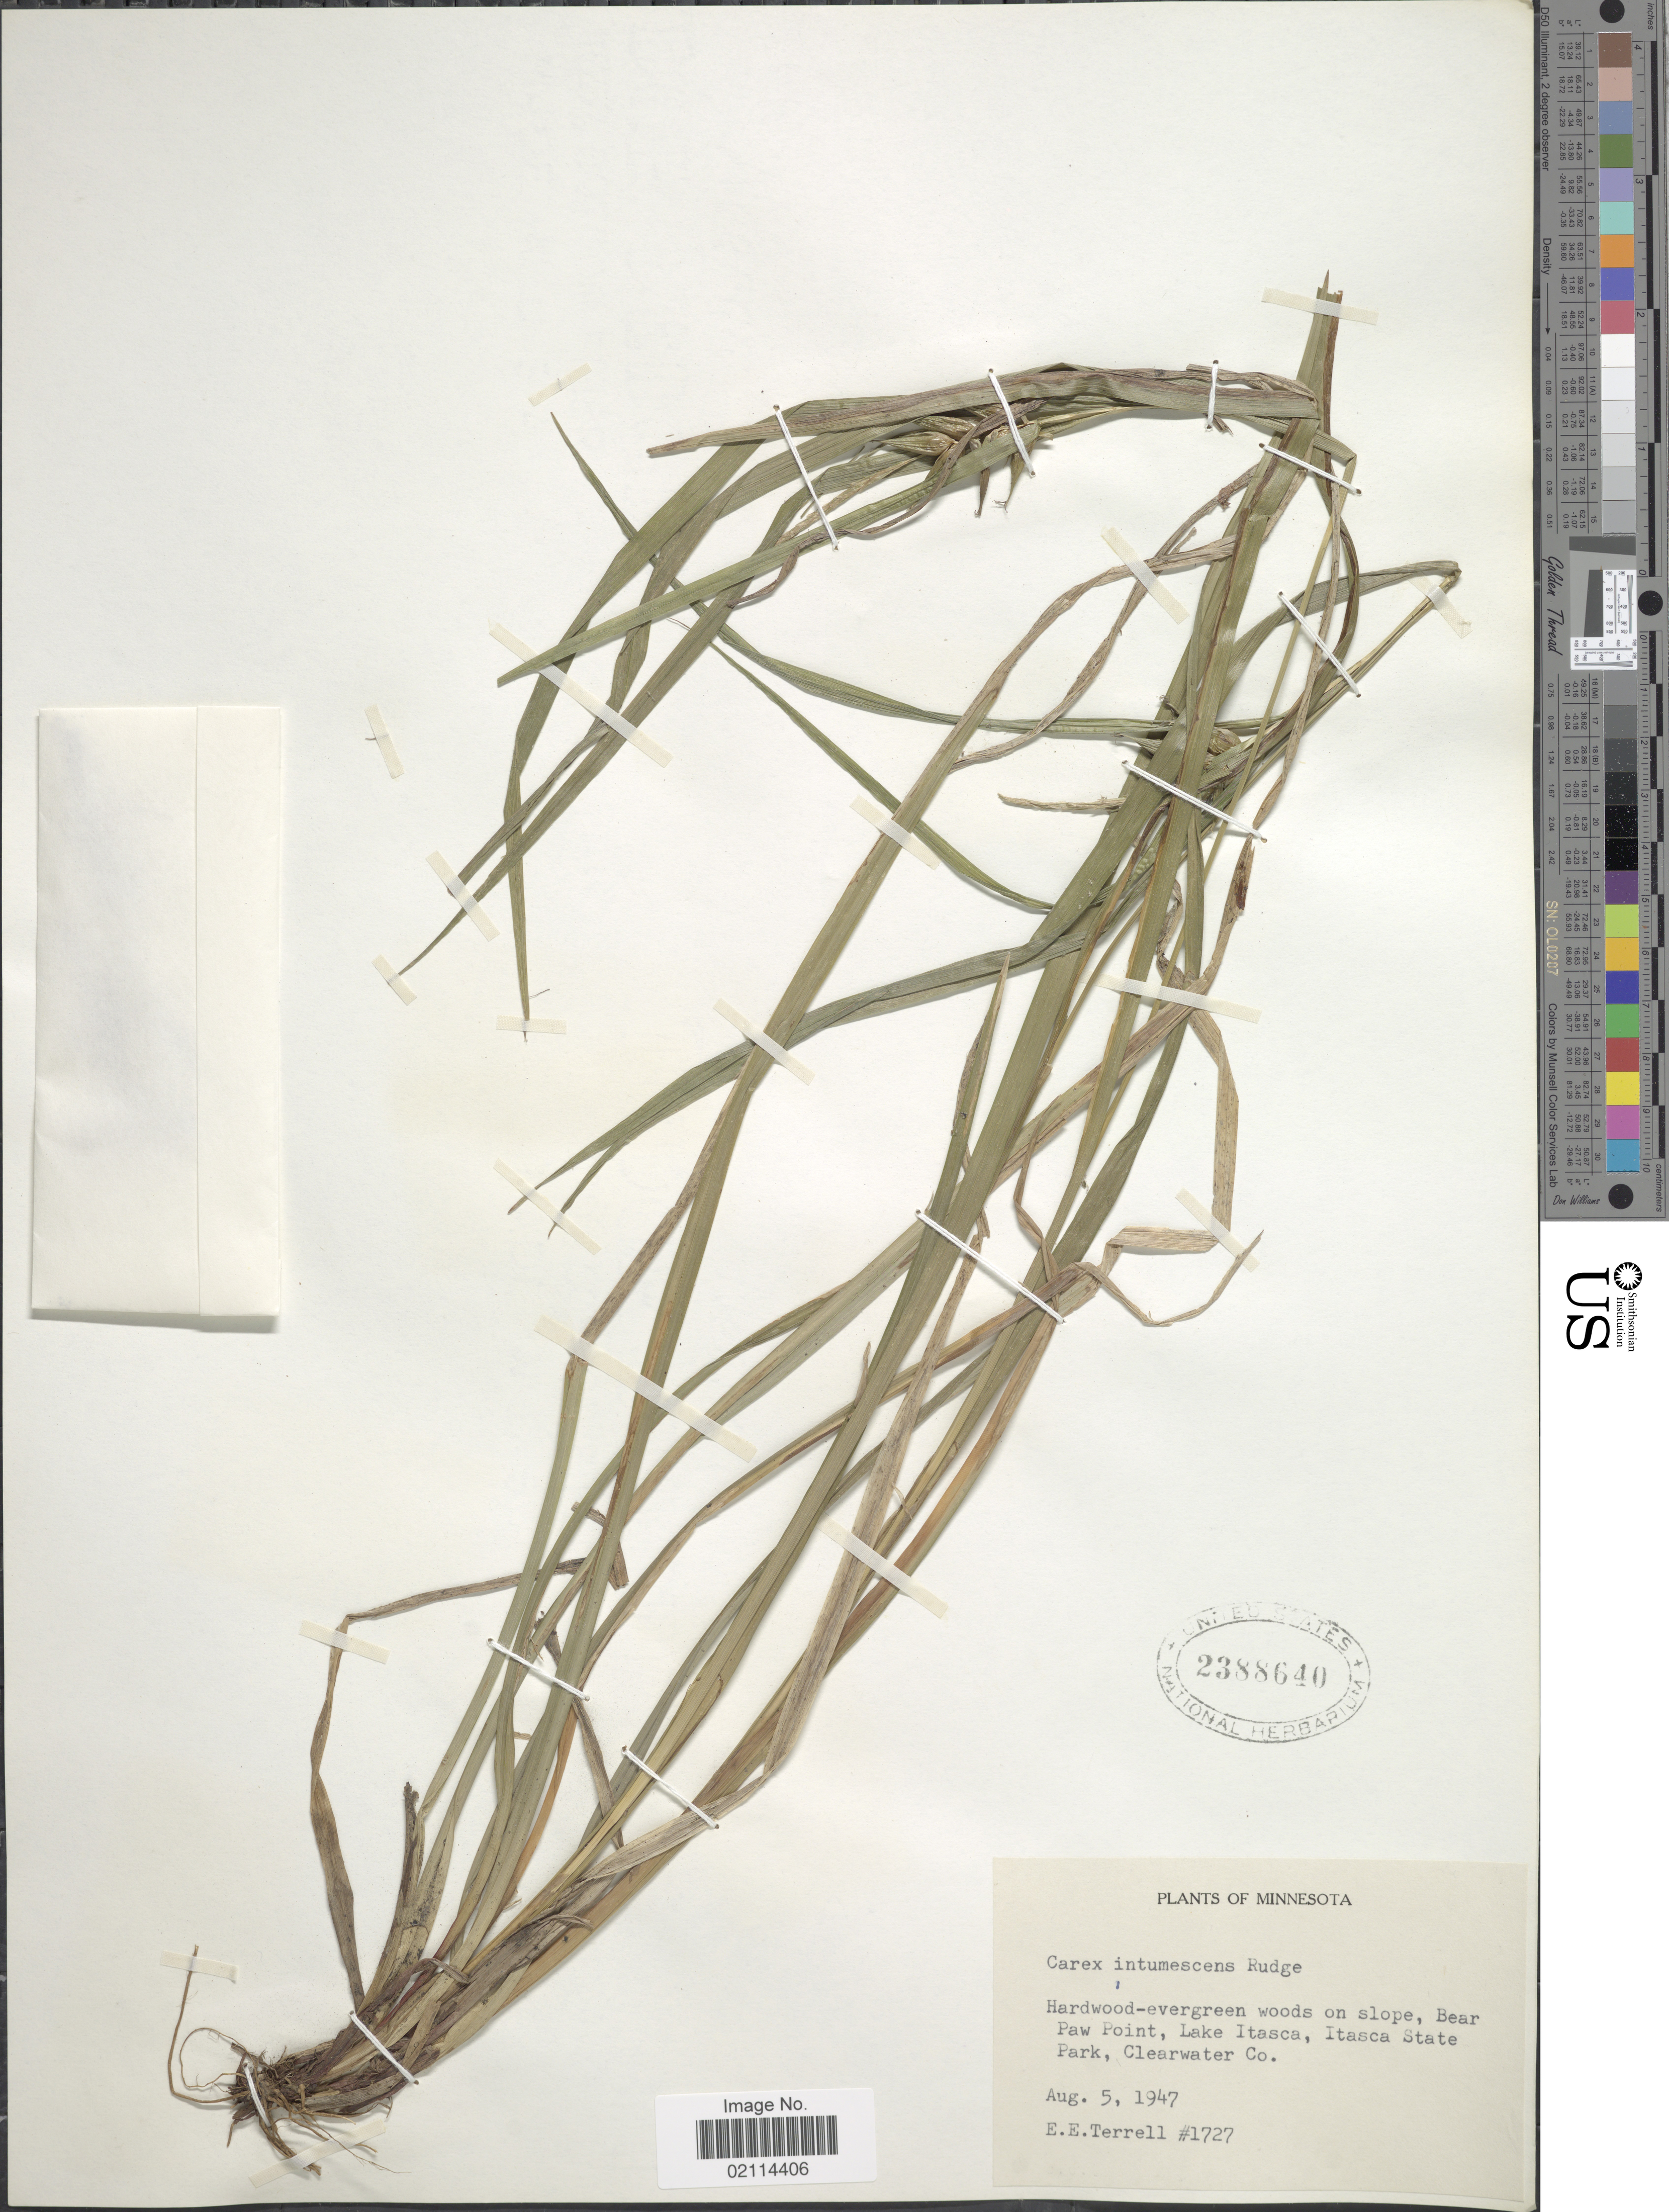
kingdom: Plantae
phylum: Tracheophyta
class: Liliopsida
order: Poales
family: Cyperaceae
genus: Carex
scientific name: Carex intumescens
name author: Rudge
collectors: E. E. Terrell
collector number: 1727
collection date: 1947-08-05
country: United States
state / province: Minnesota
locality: Hardwood-evergreen woods on slope, Bear Paw Point, Lake Itasca, Itasca State Park, Clearwater Co.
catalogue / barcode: US 2388640